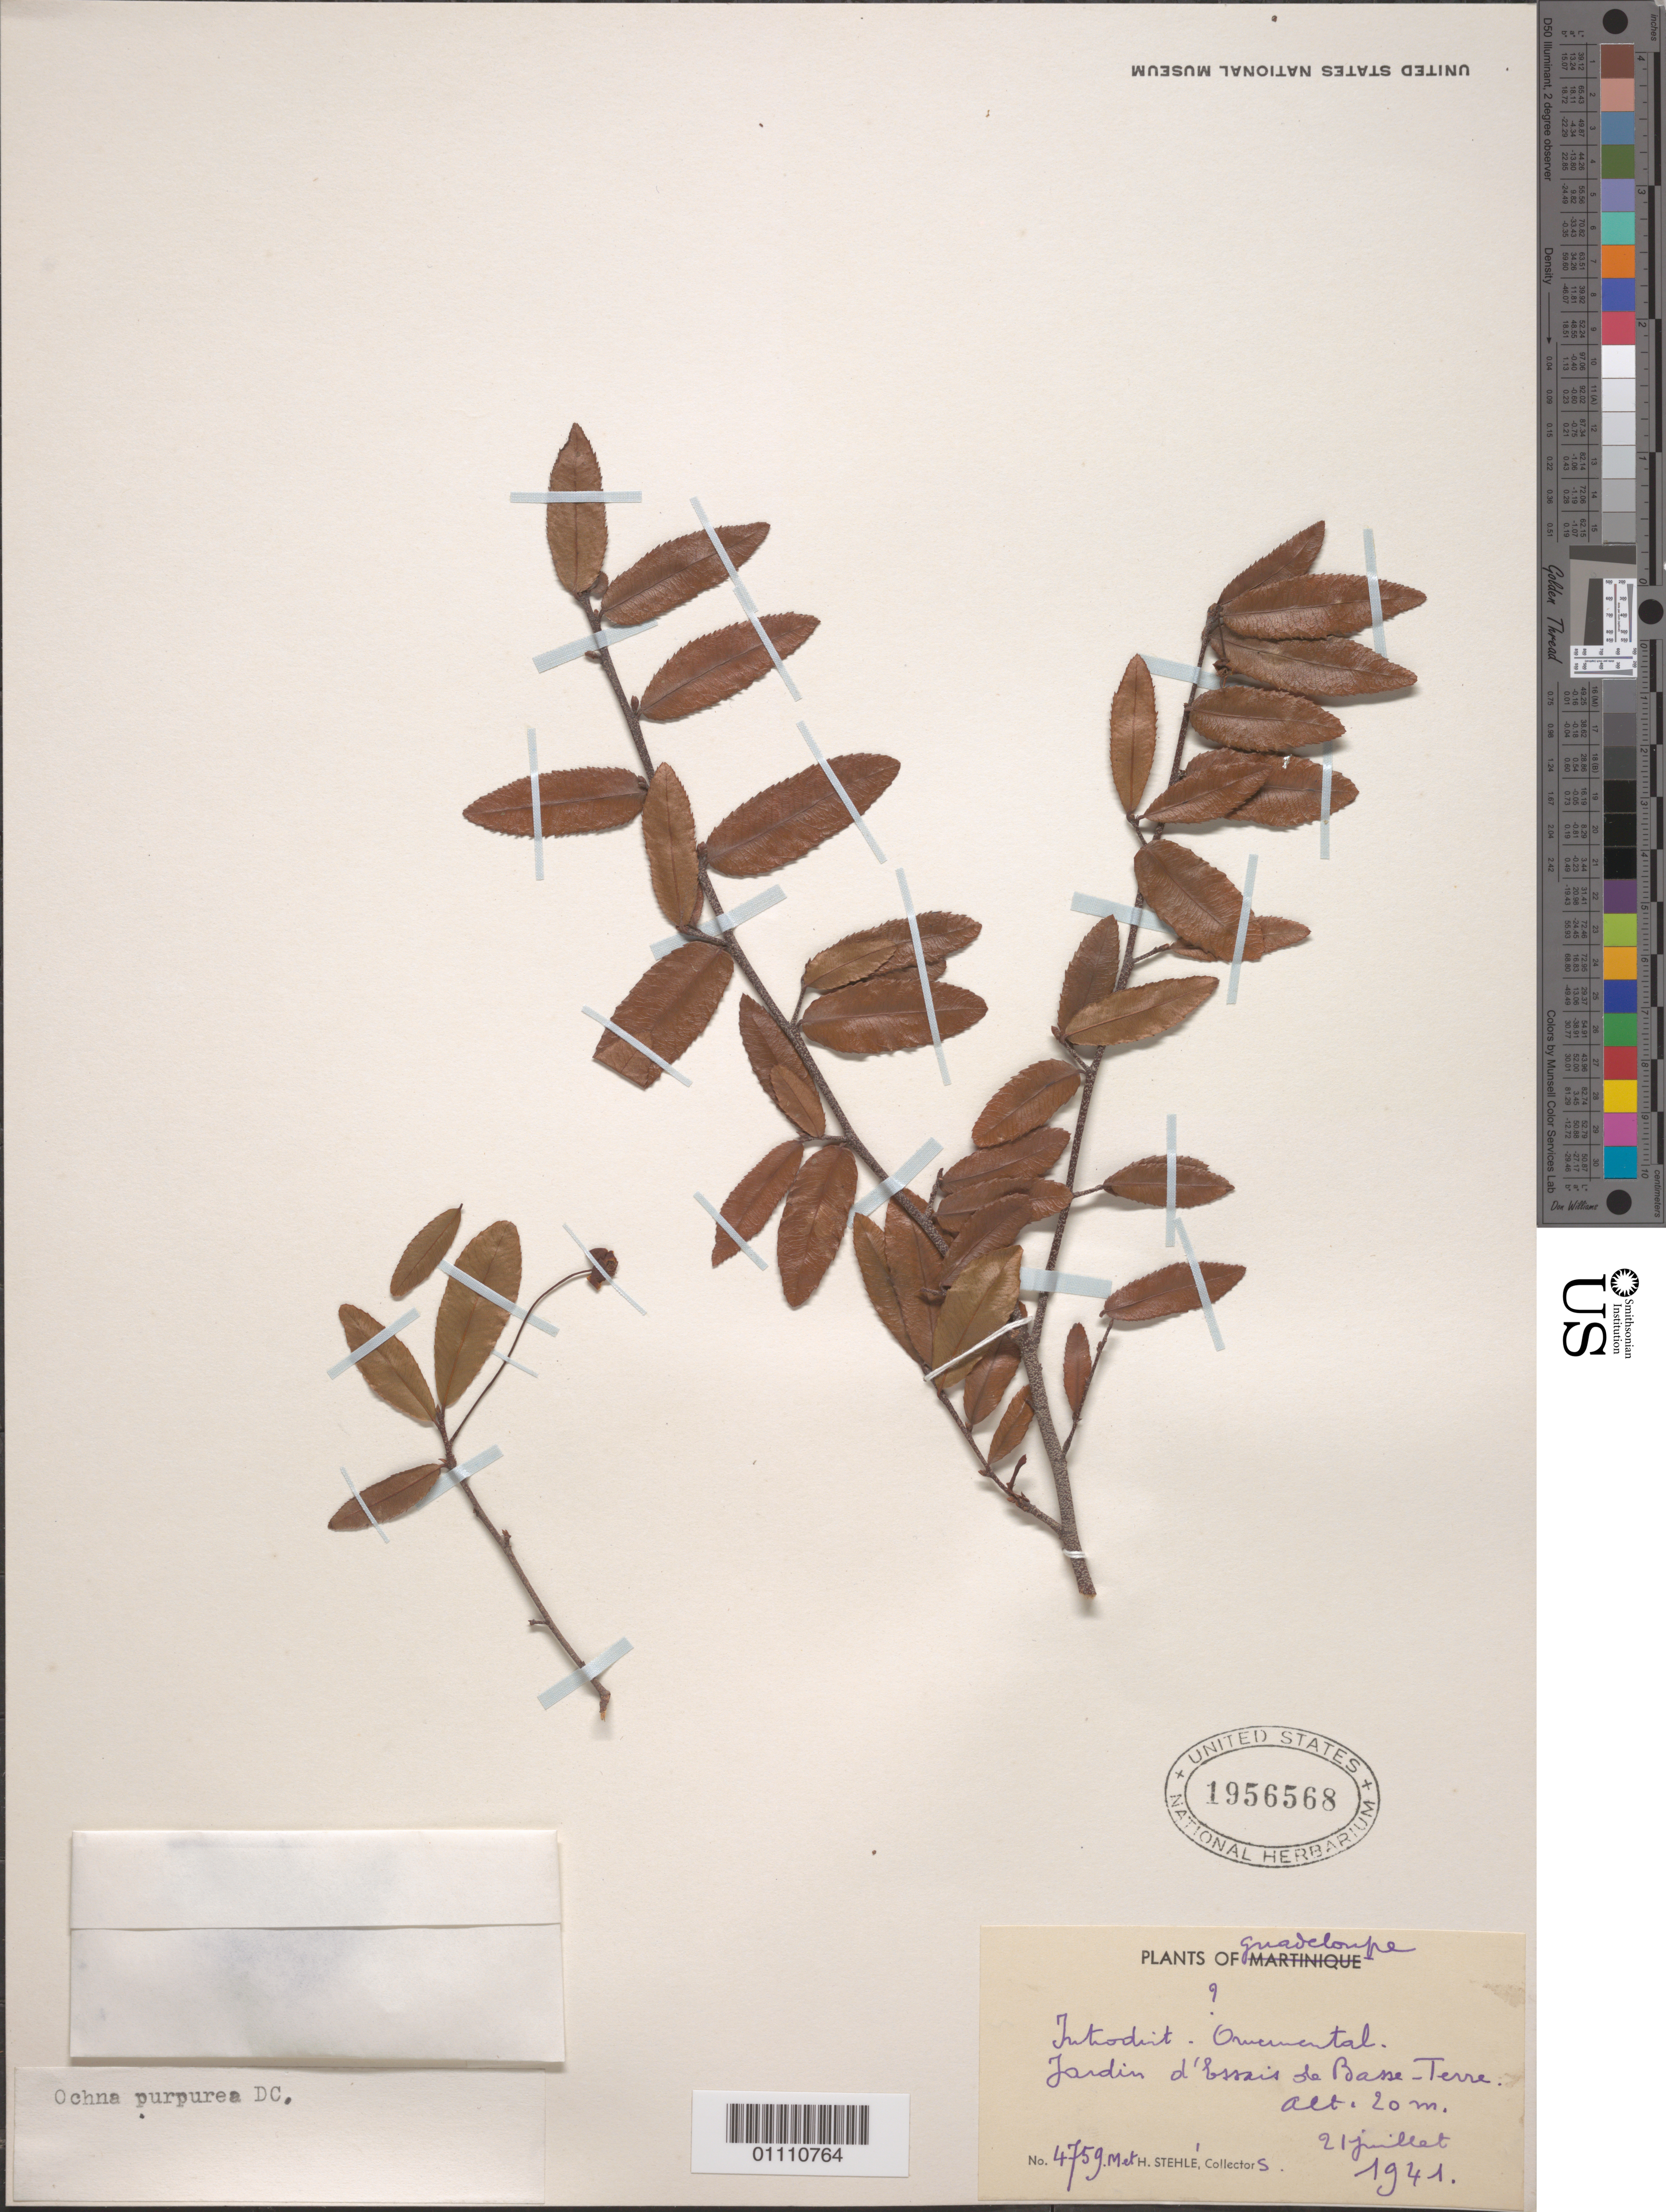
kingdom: Plantae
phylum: Tracheophyta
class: Magnoliopsida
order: Malpighiales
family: Ochnaceae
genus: Ochna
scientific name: Ochna purpurea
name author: DC.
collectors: M. Stehlé & H. Stehlé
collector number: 4759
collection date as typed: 21 Jul 1941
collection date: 1941-07-21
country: Guadeloupe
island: Basse Terre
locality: Jardin d'Essais de Basse-Terre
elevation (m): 20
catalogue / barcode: US 1956568